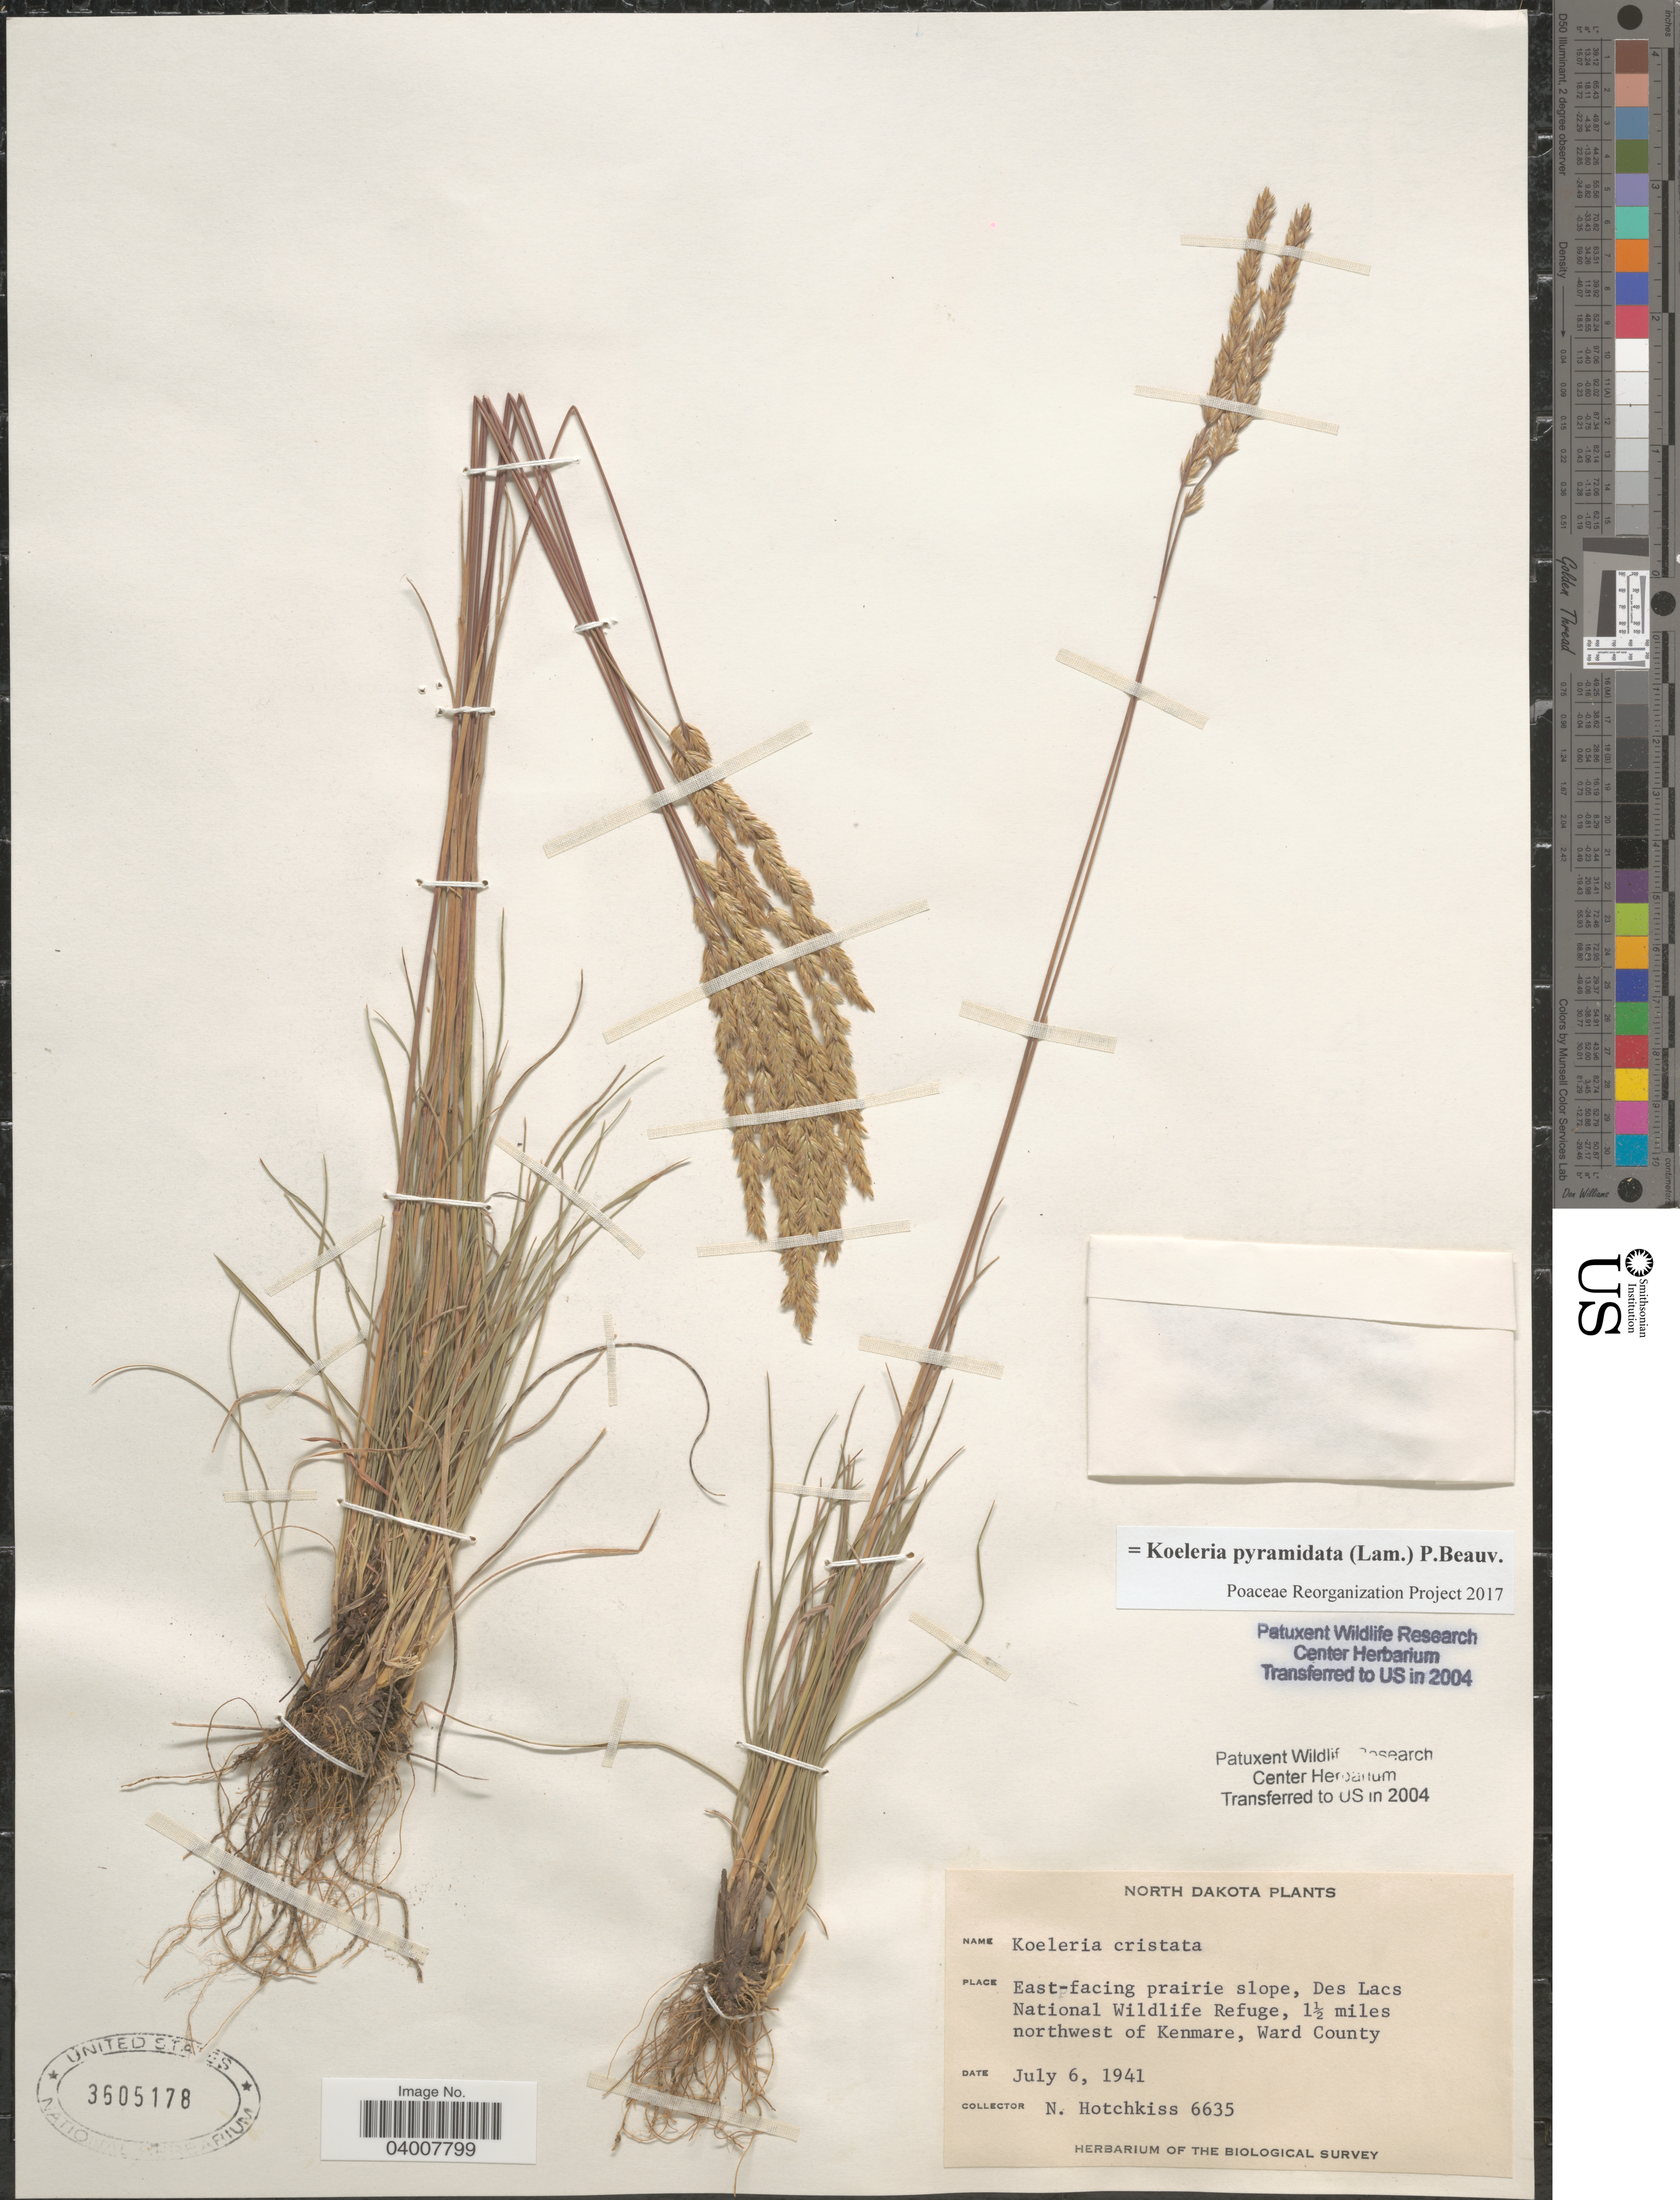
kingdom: Plantae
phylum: Tracheophyta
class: Liliopsida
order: Poales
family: Poaceae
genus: Koeleria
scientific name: Koeleria pyramidata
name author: (Lam.) P. Beauv.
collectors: N. Hothckiss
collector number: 6635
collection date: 1941-07-06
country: United States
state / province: North Dakota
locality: East-facing prairie slope, Des Lacs National Wildlife Refuge, 1½ miles northwest of Kenmare, Ward County.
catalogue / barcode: US 3605178